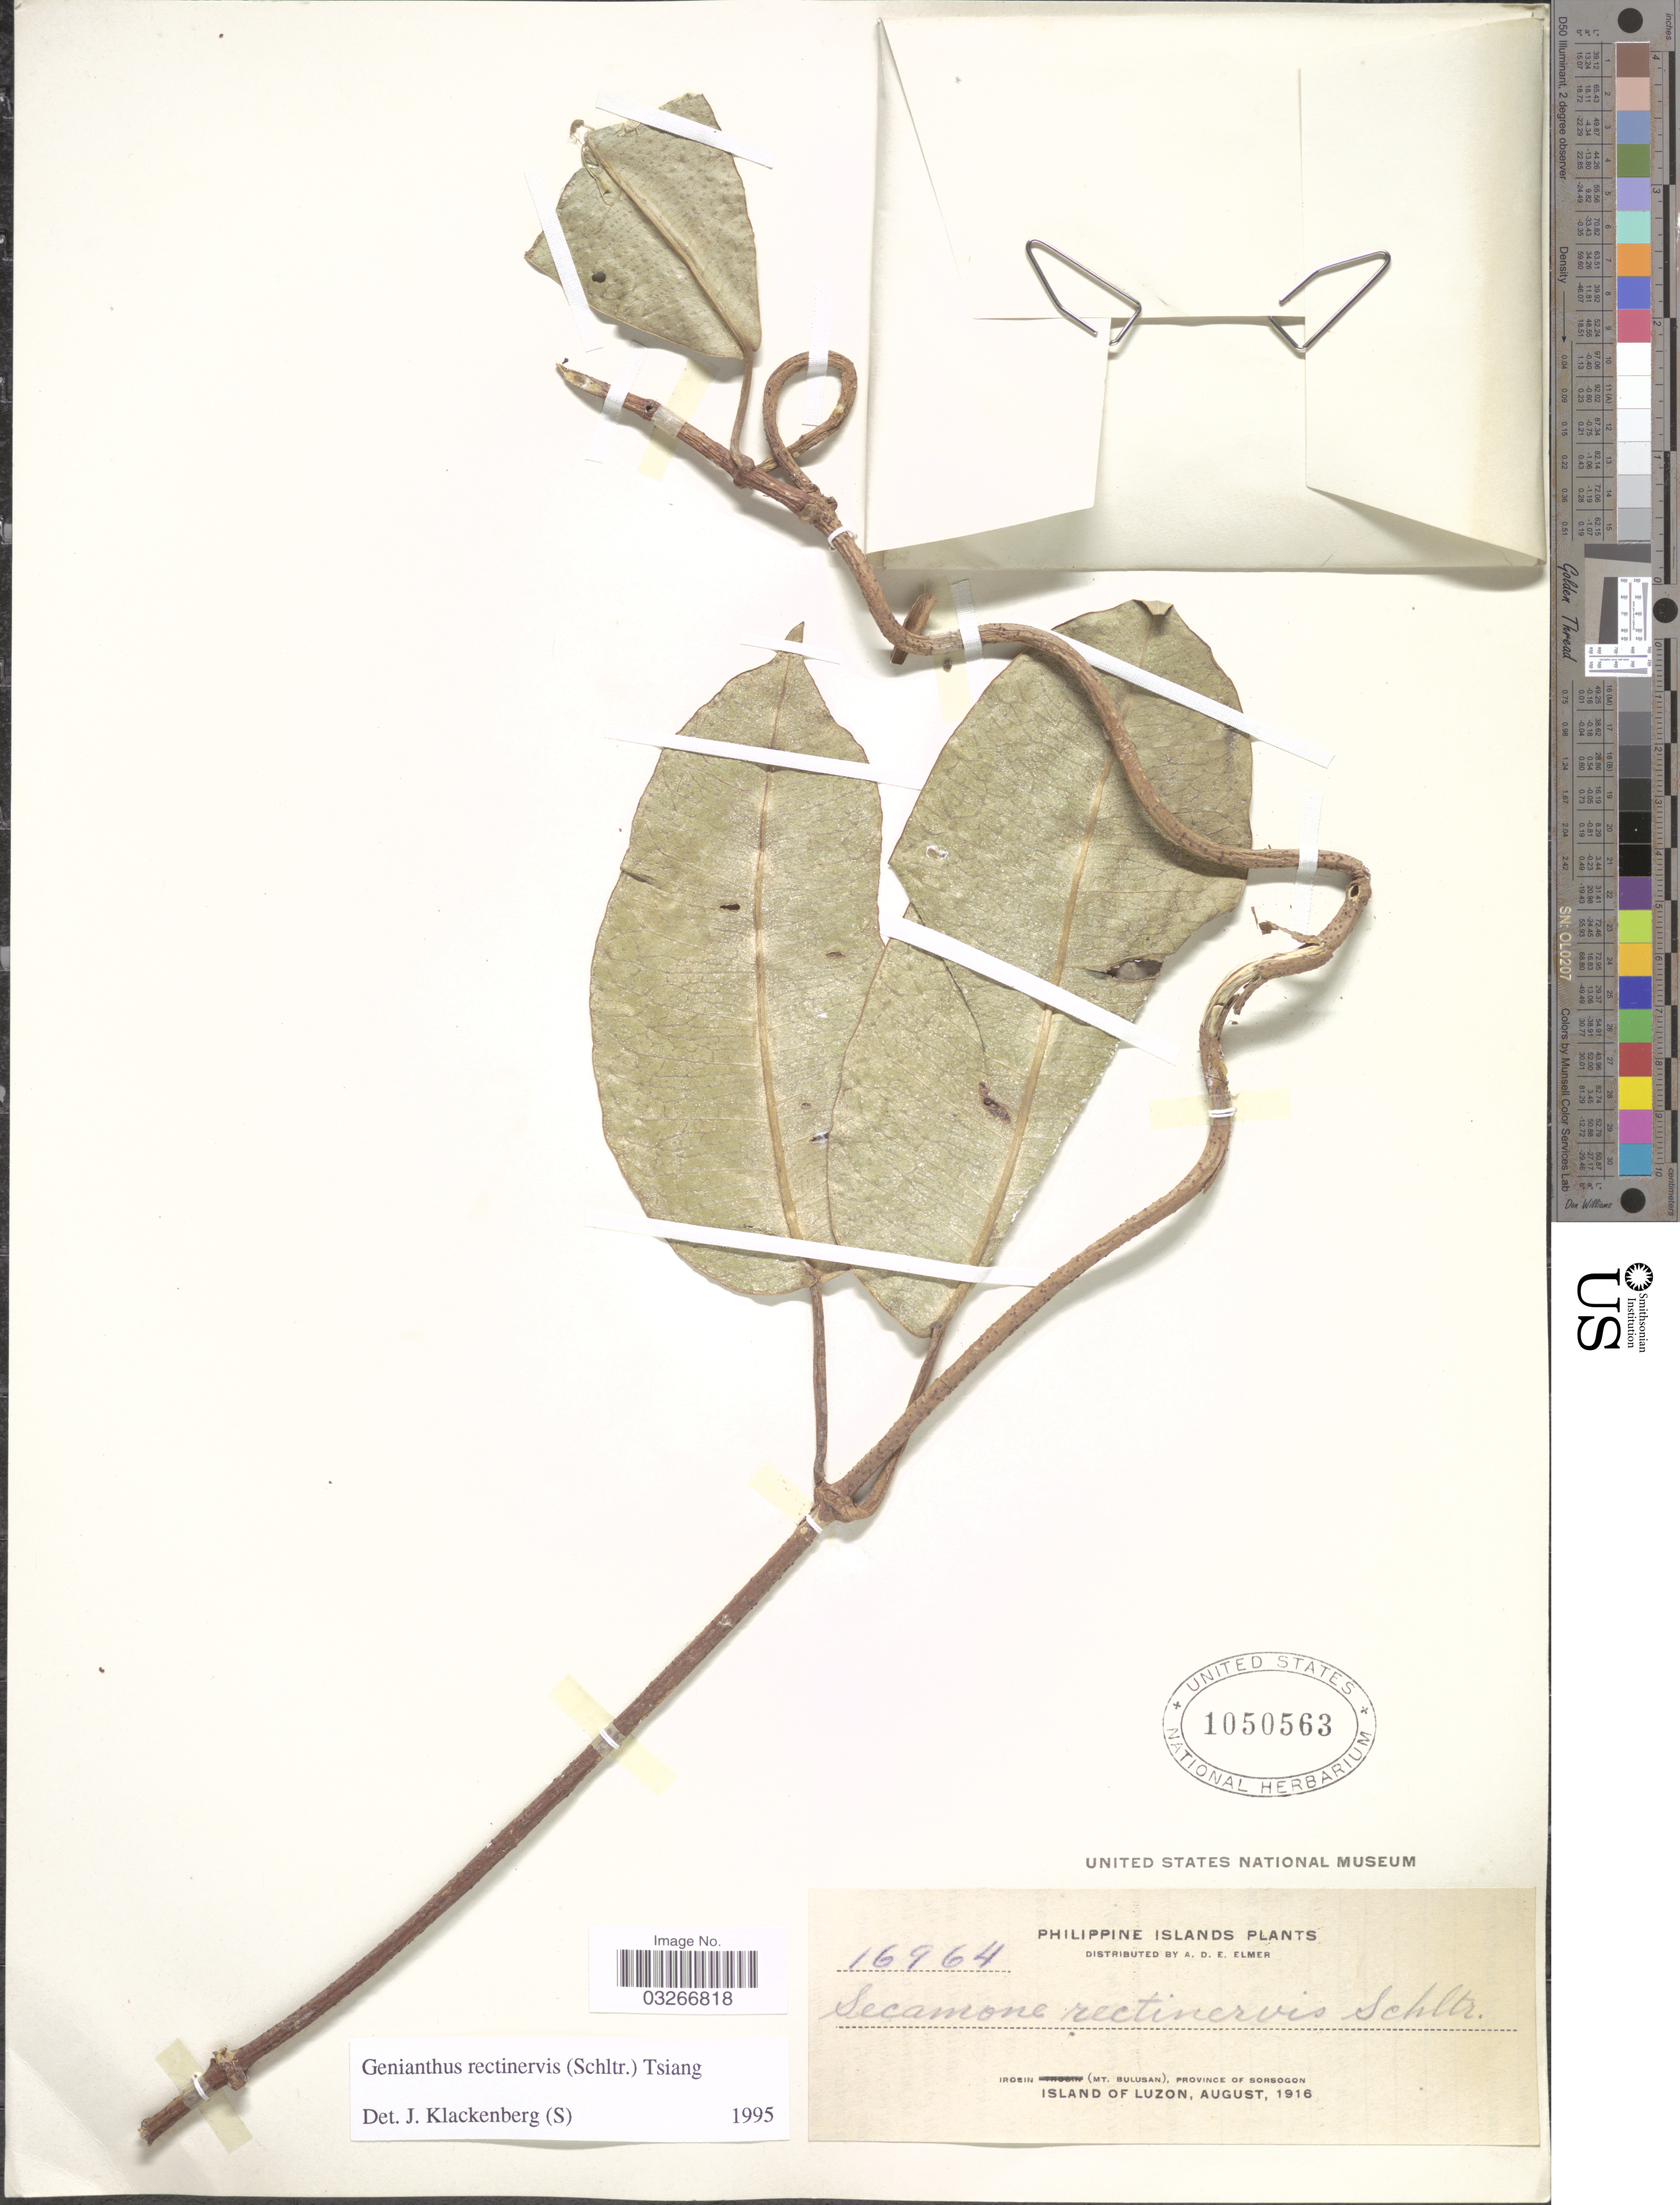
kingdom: Plantae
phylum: Tracheophyta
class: Magnoliopsida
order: Gentianales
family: Apocynaceae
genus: Genianthus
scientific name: Genianthus rectinervis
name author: (Schltr.) Tsiang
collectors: A. D. E. Elmer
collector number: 16964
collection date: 1916-08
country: Philippines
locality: Philippine Islands, Irosin (Mt. Bulusan), Province of Sorsogon, Island of Luzon.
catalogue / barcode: US 1050563